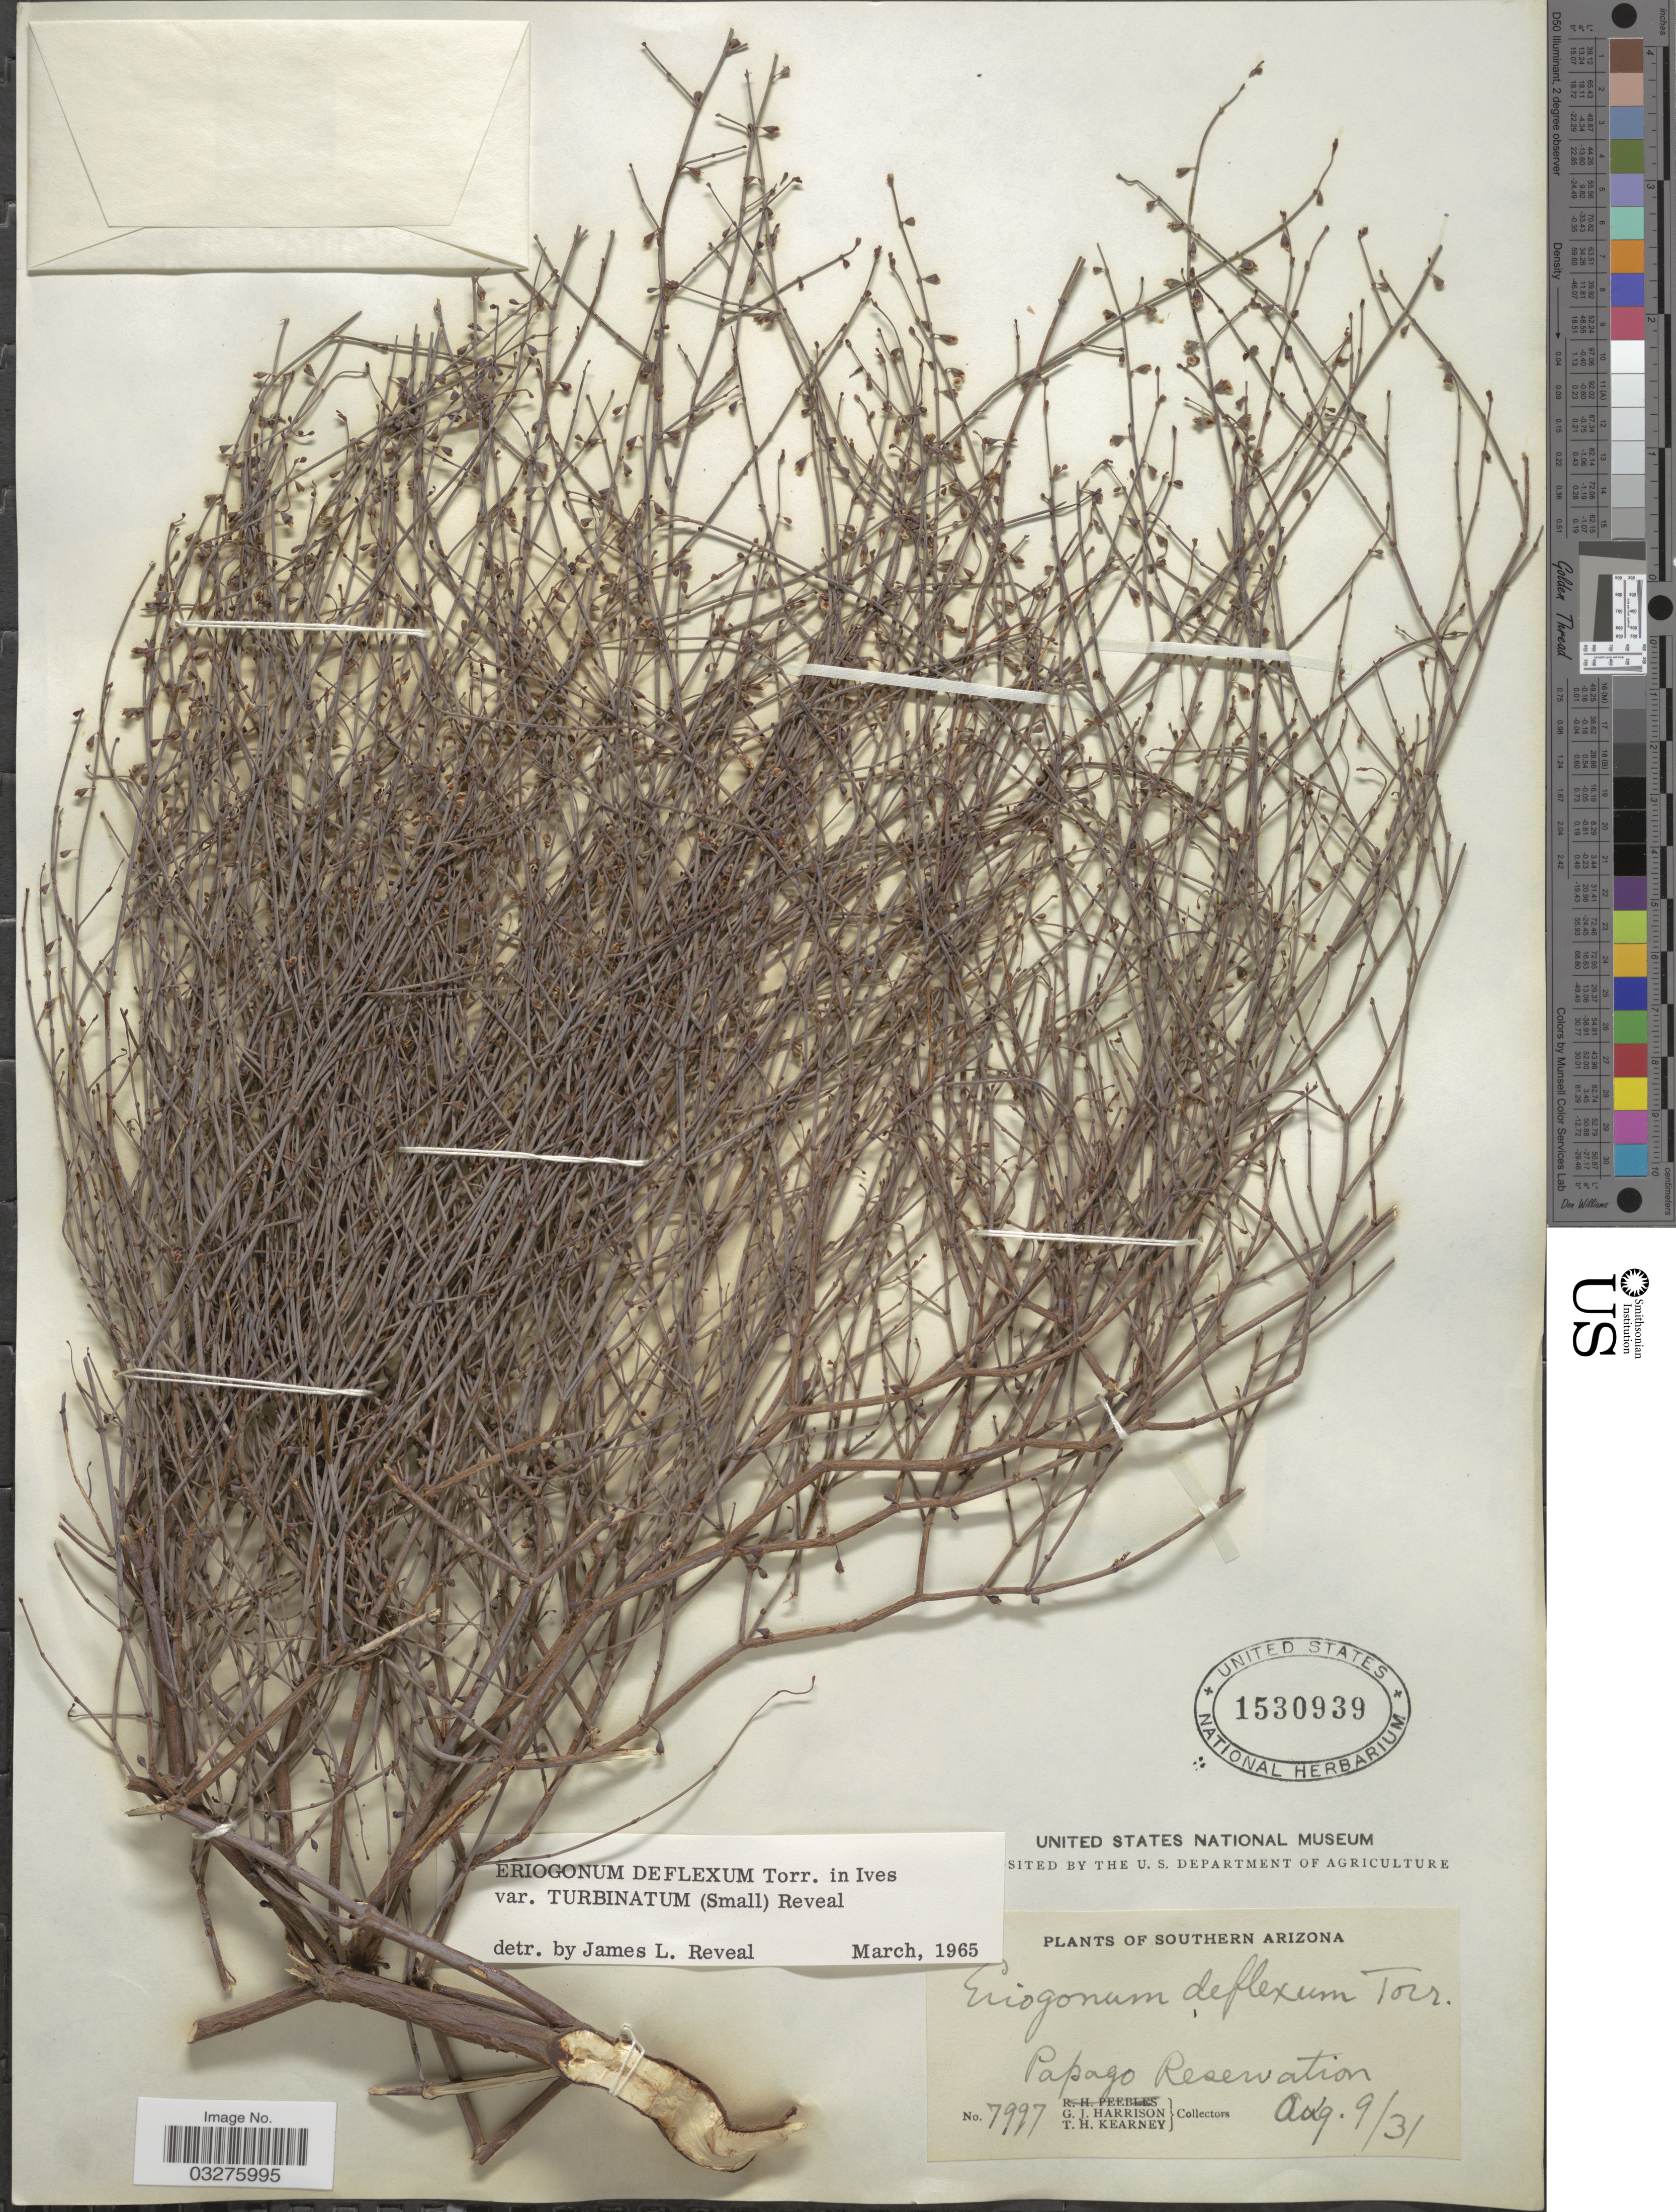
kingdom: Plantae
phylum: Tracheophyta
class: Magnoliopsida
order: Caryophyllales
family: Polygonaceae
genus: Eriogonum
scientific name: Eriogonum deflexum var. turbinatum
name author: (Small) Reveal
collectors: G. J. Harrison & T. H. Kearney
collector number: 7997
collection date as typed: Transcribed d/m/y: 9/8/31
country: United States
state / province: Arizona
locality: Southern Arizona. Papago Reservation.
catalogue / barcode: US 1530939